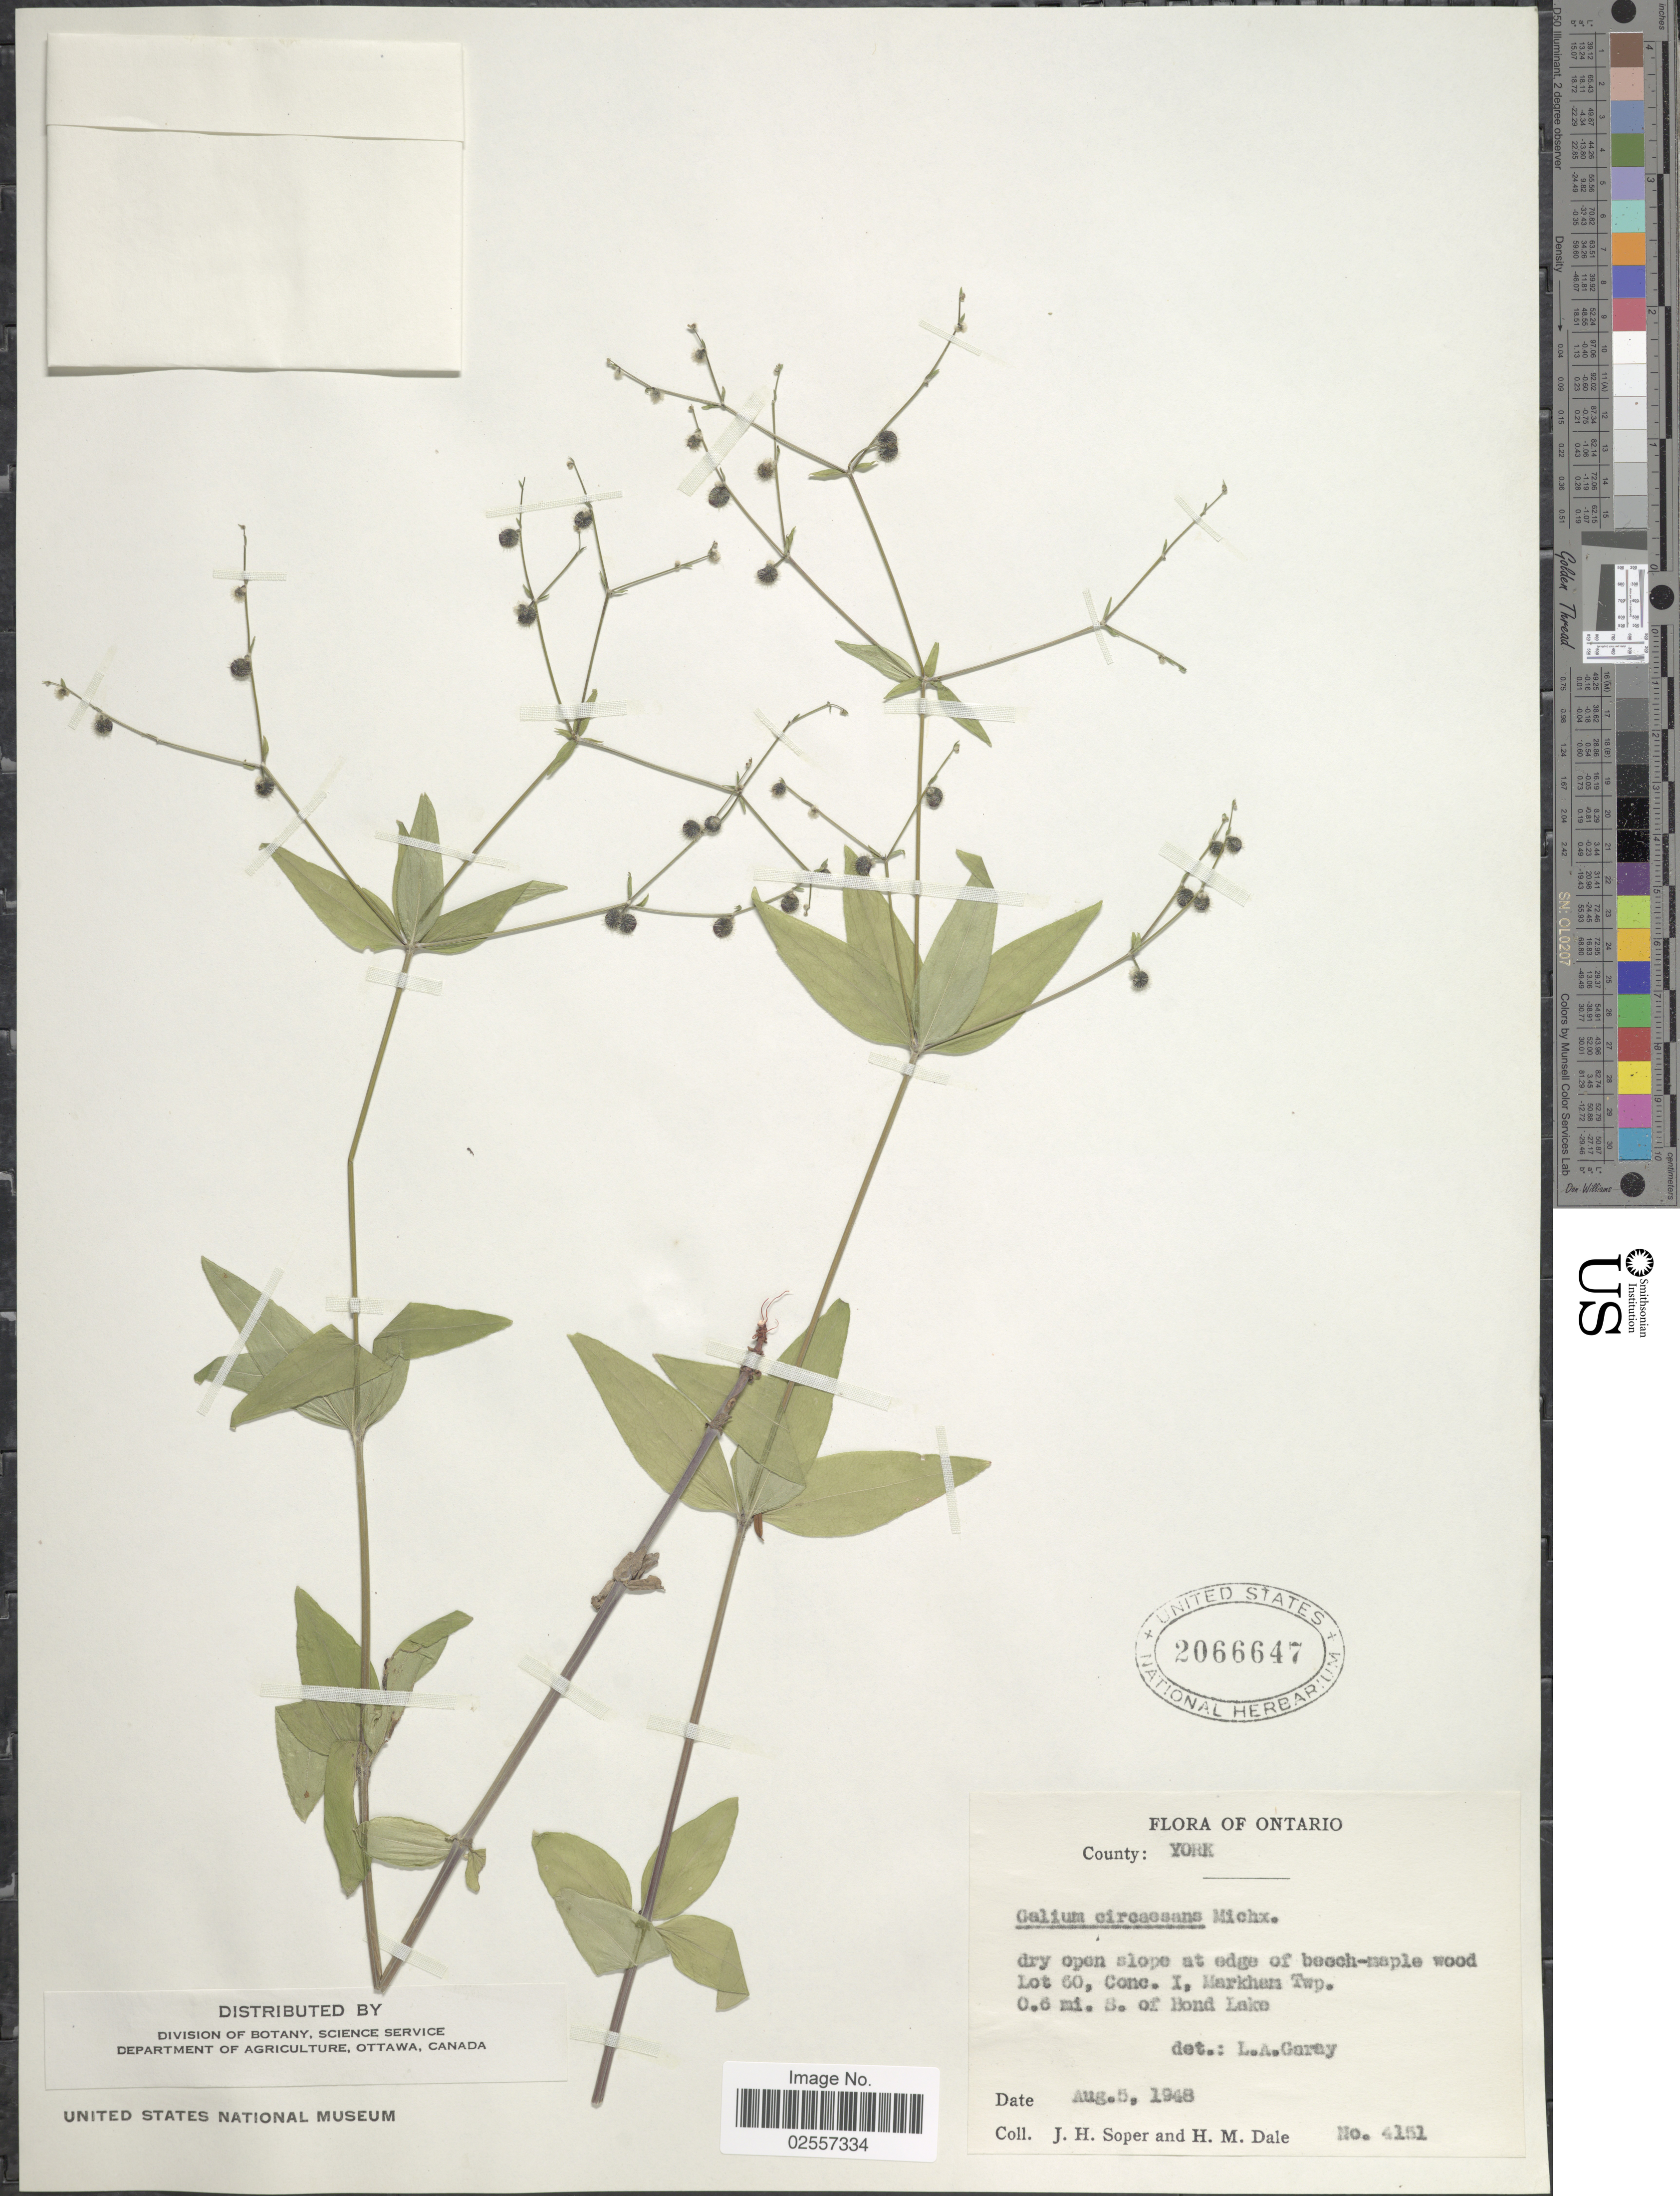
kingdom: Plantae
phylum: Tracheophyta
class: Magnoliopsida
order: Gentianales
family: Rubiaceae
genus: Galium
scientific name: Galium circaezans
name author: Michx.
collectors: J. H. Soper & H. M. Dale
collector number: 4151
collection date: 1948-08-05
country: Canada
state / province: Ontario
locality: County: York. Lot 60, Conc. I, Markham Twp. 0.6 mi. S. of Bond Lake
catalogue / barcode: US 2066647